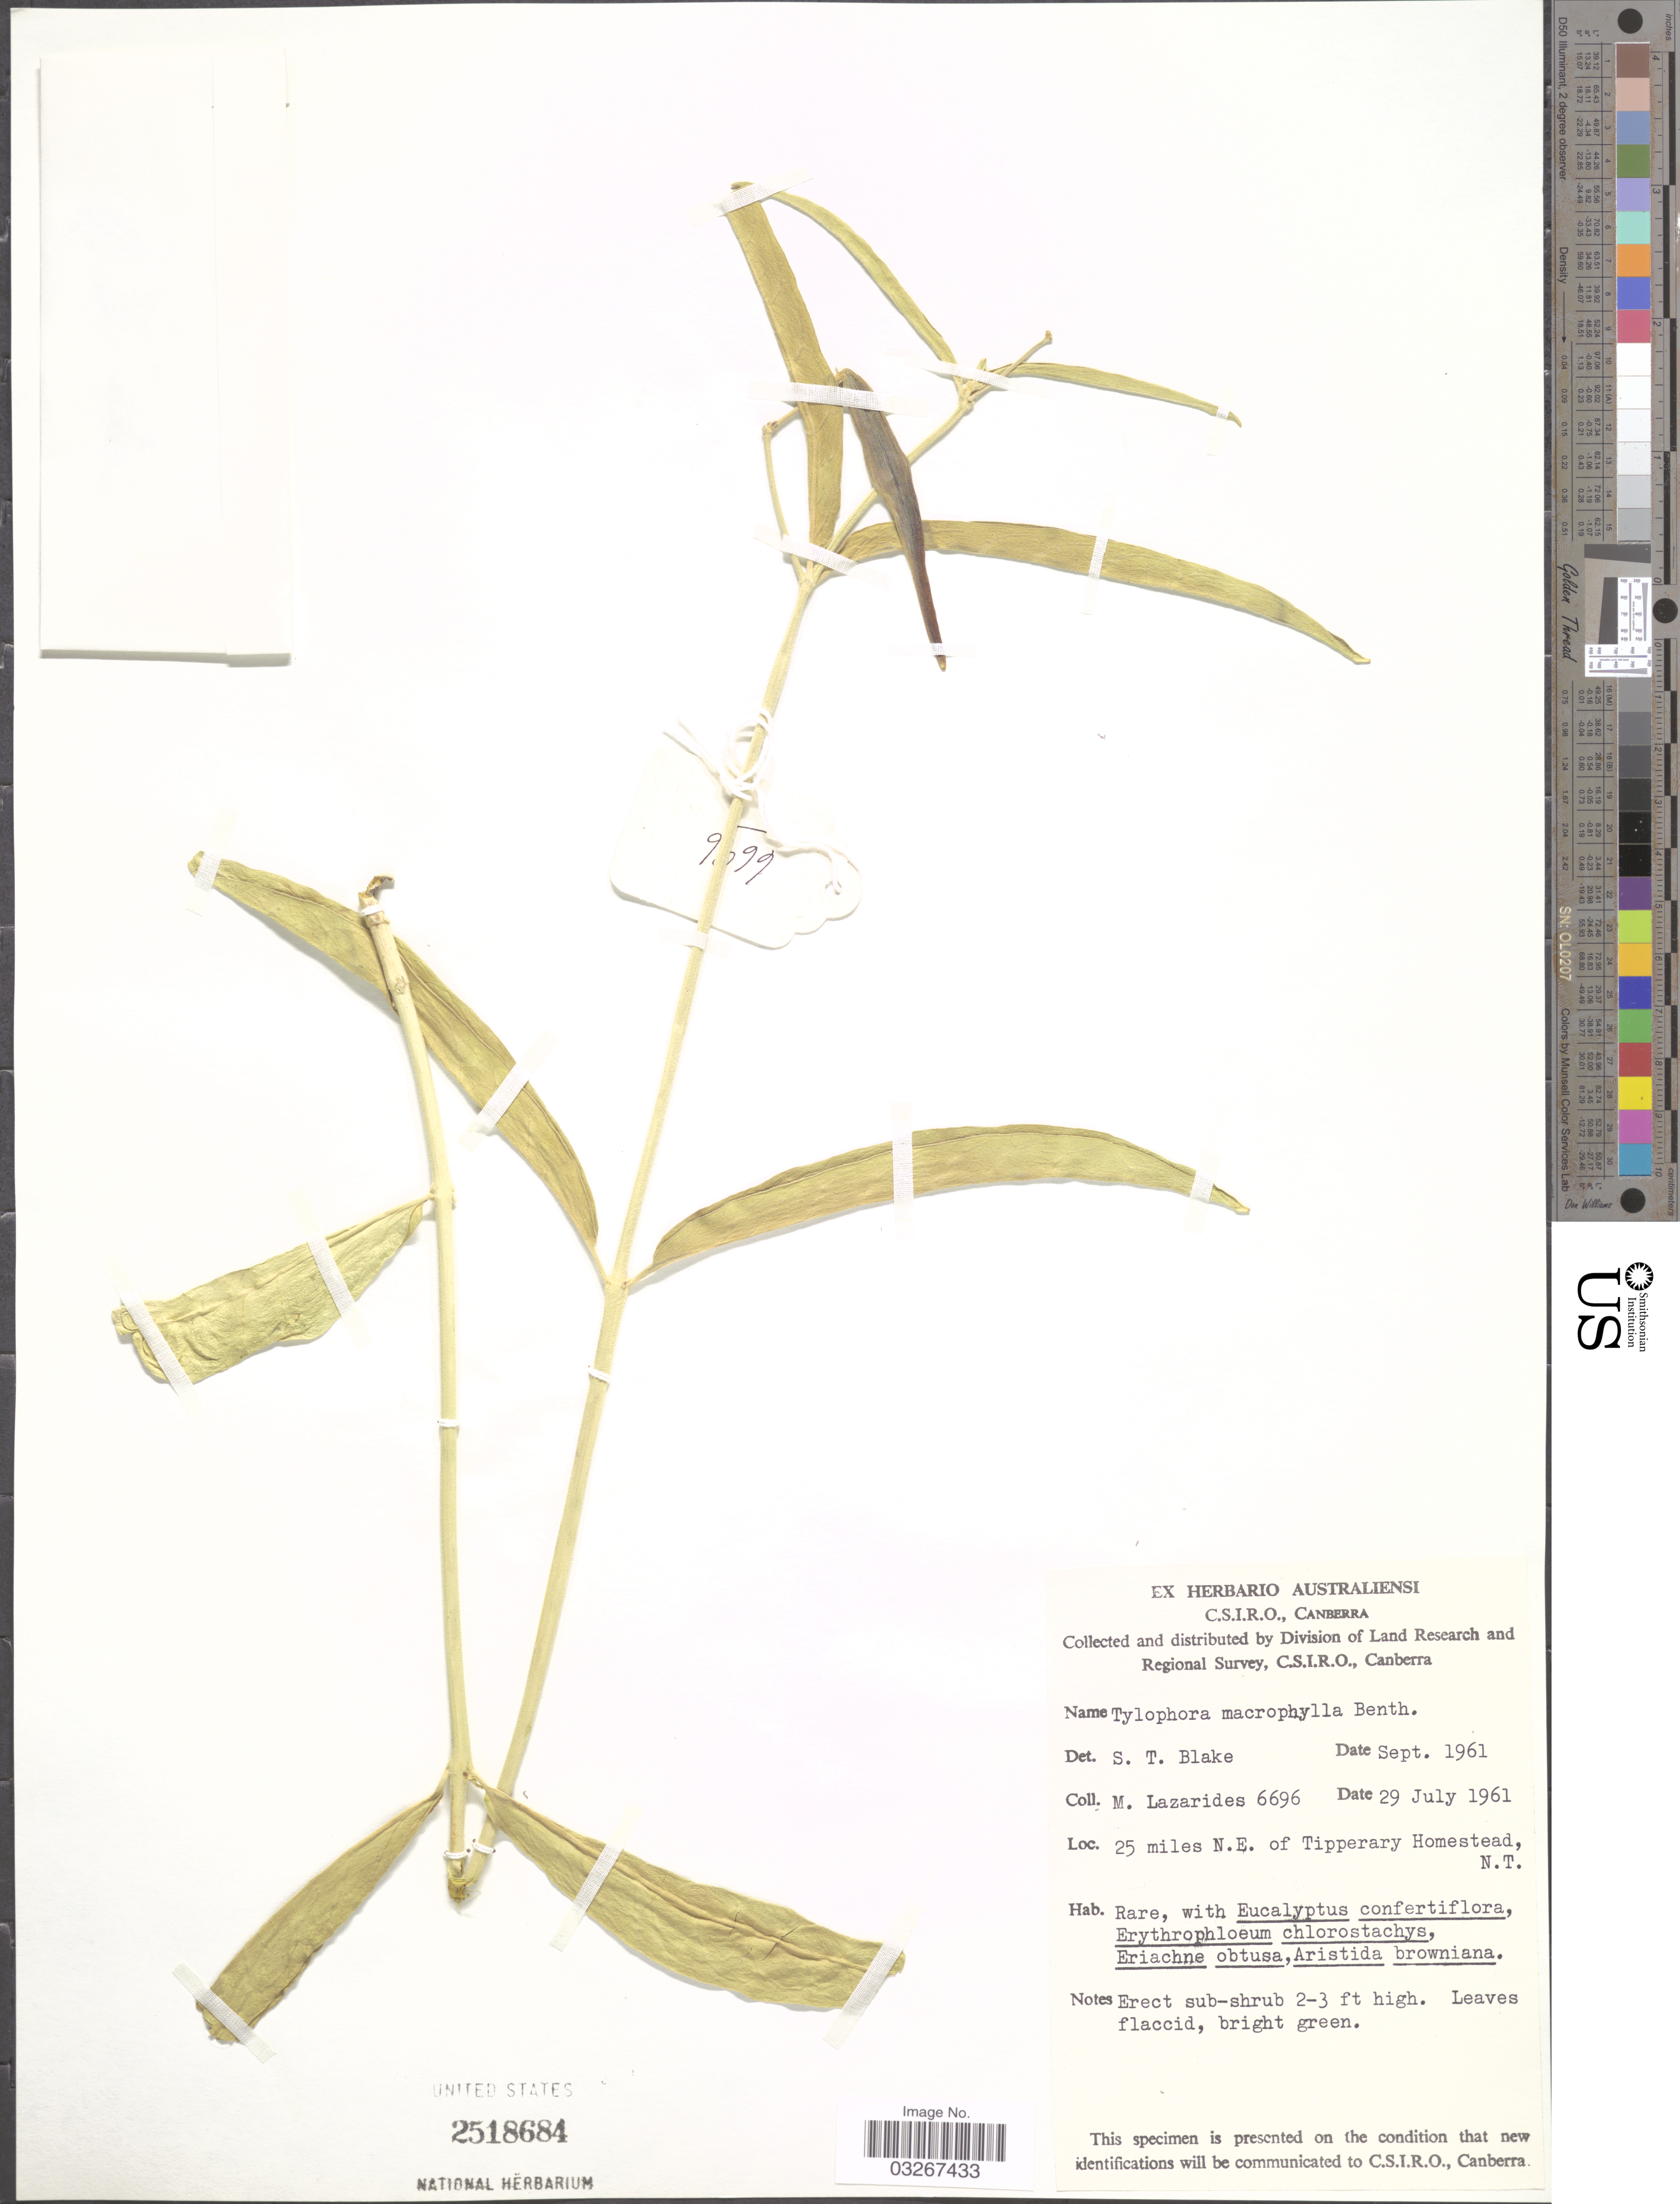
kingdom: Plantae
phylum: Tracheophyta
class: Magnoliopsida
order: Gentianales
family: Apocynaceae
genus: Tylophora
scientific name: Tylophora macrophylla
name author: Benth.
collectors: M. Lazarides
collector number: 6696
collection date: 1961-07-29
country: Australia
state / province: Northern Territory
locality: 25 miles N.E. of Tipperary Homestead, N.T.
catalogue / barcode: US 2518684